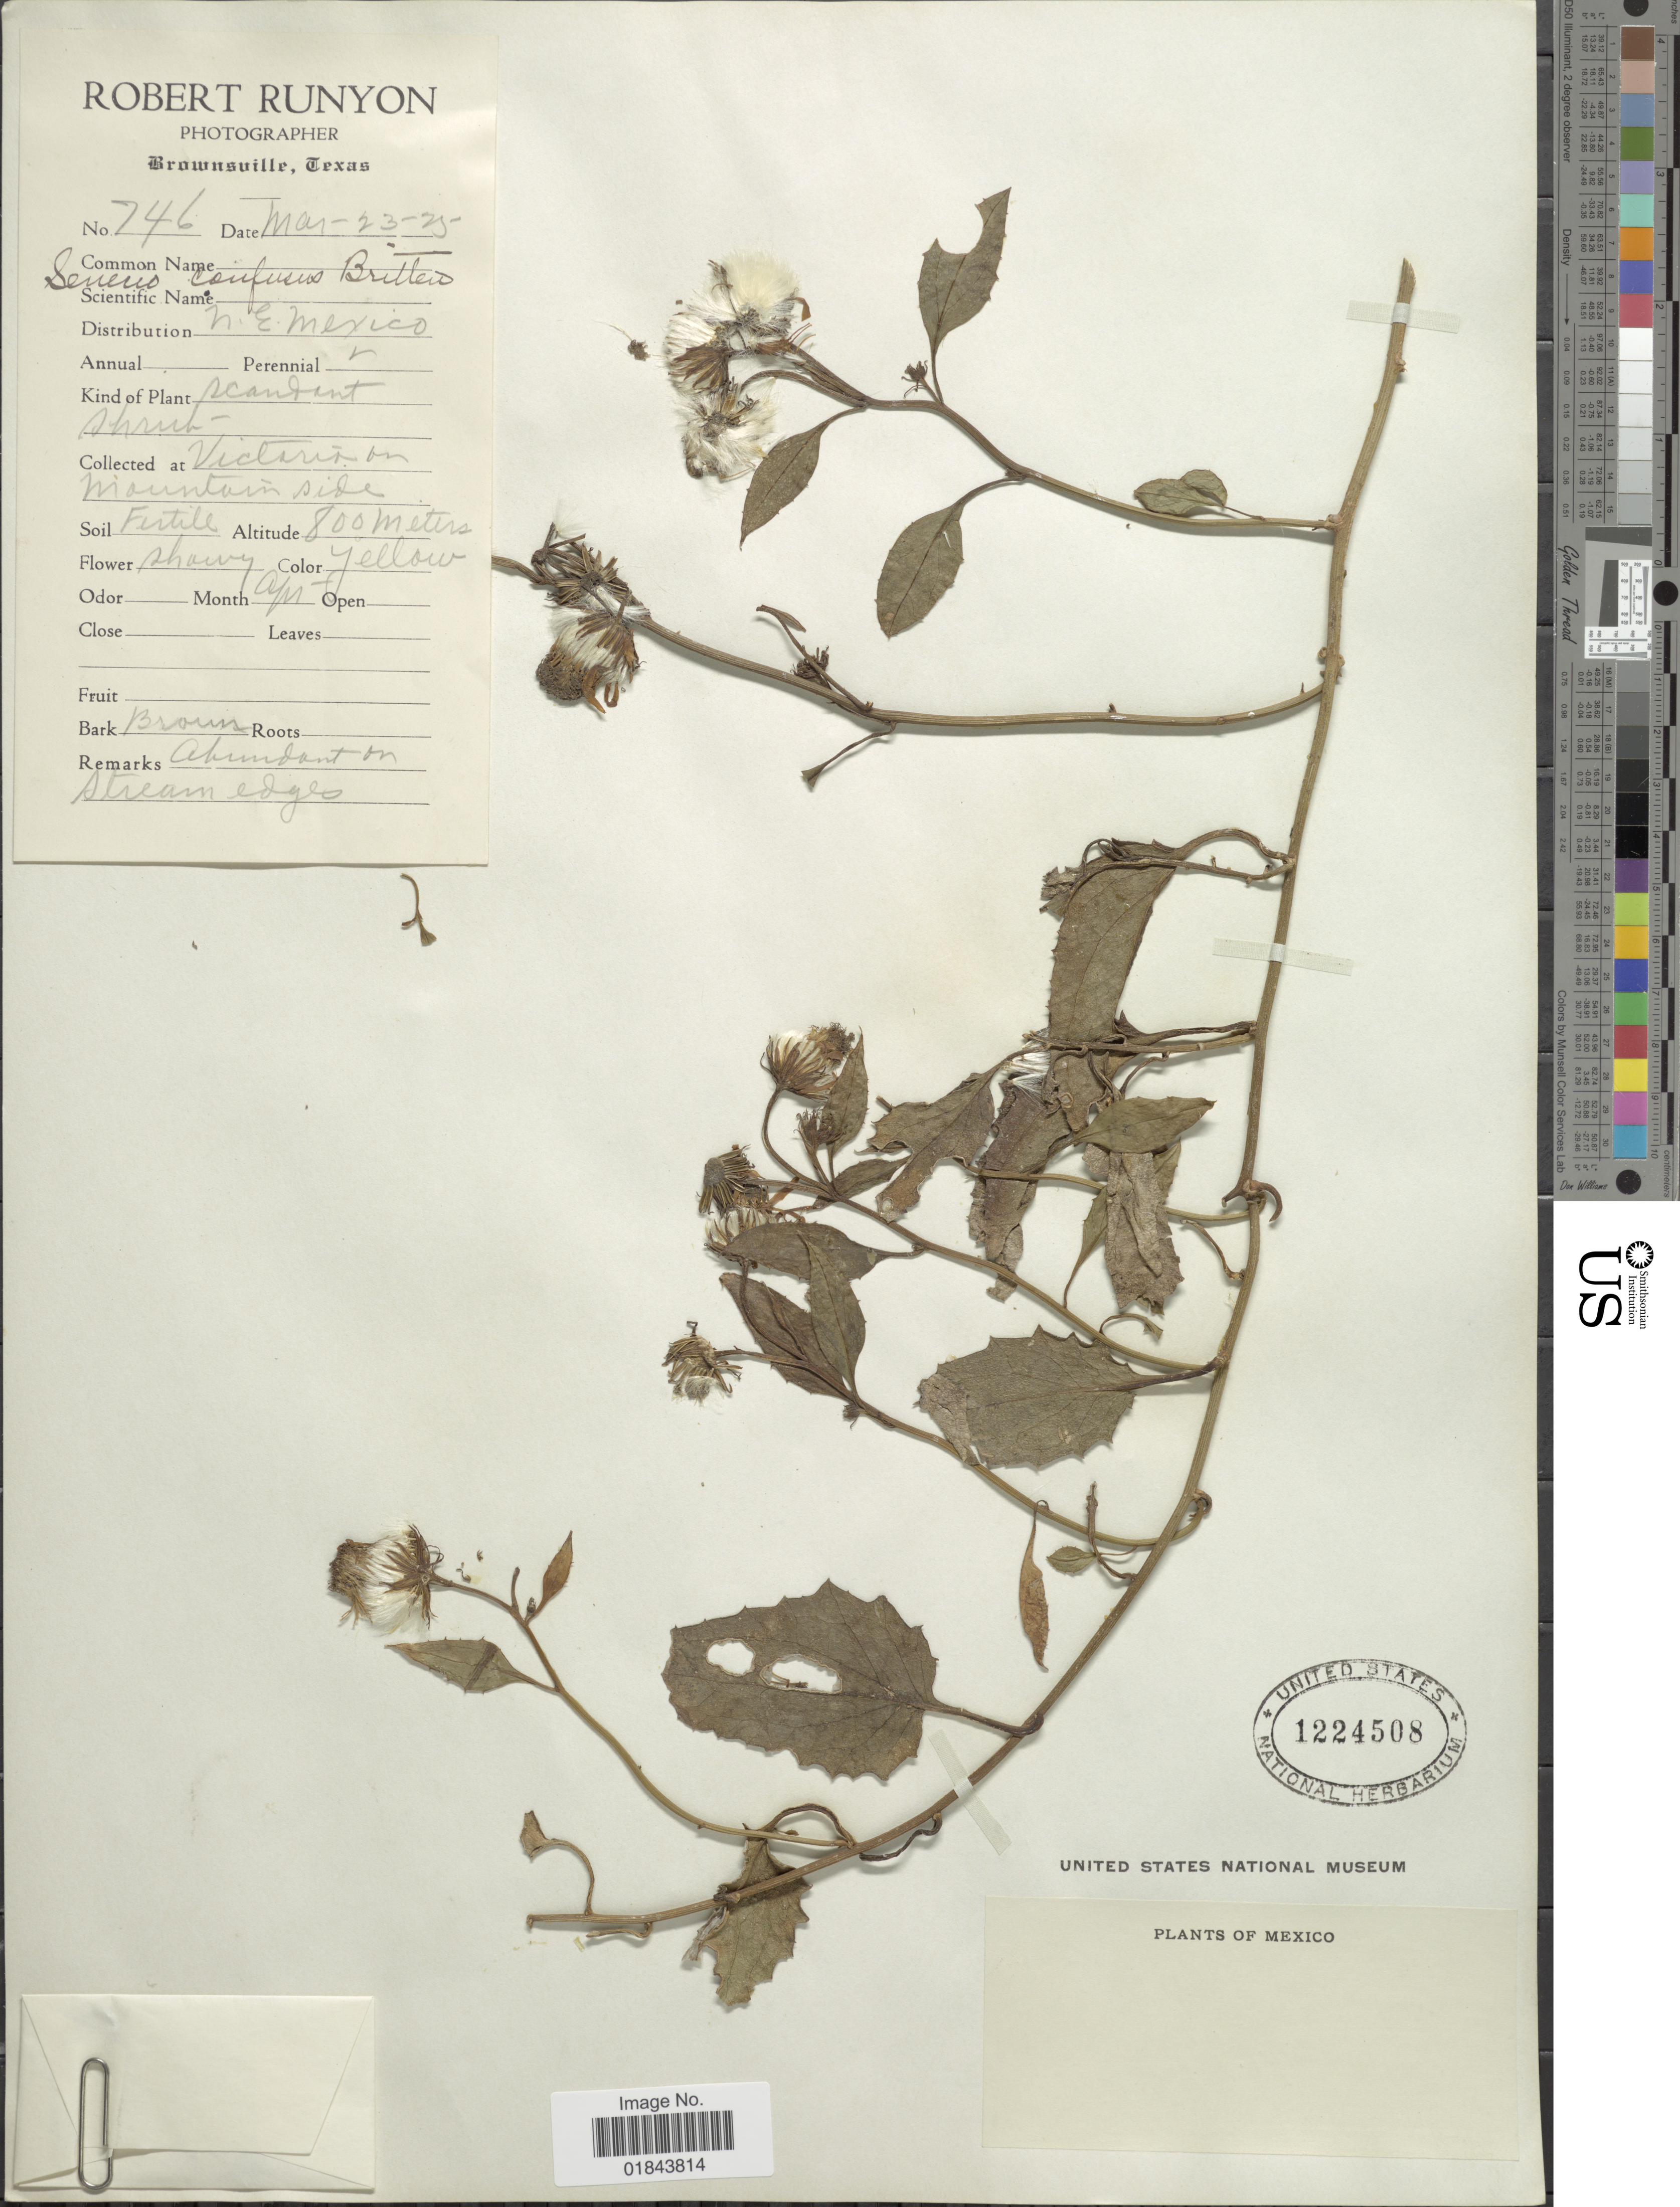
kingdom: Plantae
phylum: Tracheophyta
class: Magnoliopsida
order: Asterales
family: Asteraceae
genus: Pseudogynoxys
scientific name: Pseudogynoxys chenopodioides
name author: (Kunth) Cabrera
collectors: R. Runyon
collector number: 746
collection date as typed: Transcribed d/m/y: 23/5/25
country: Mexico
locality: Victoria on Mountain side.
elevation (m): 800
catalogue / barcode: US 1224508